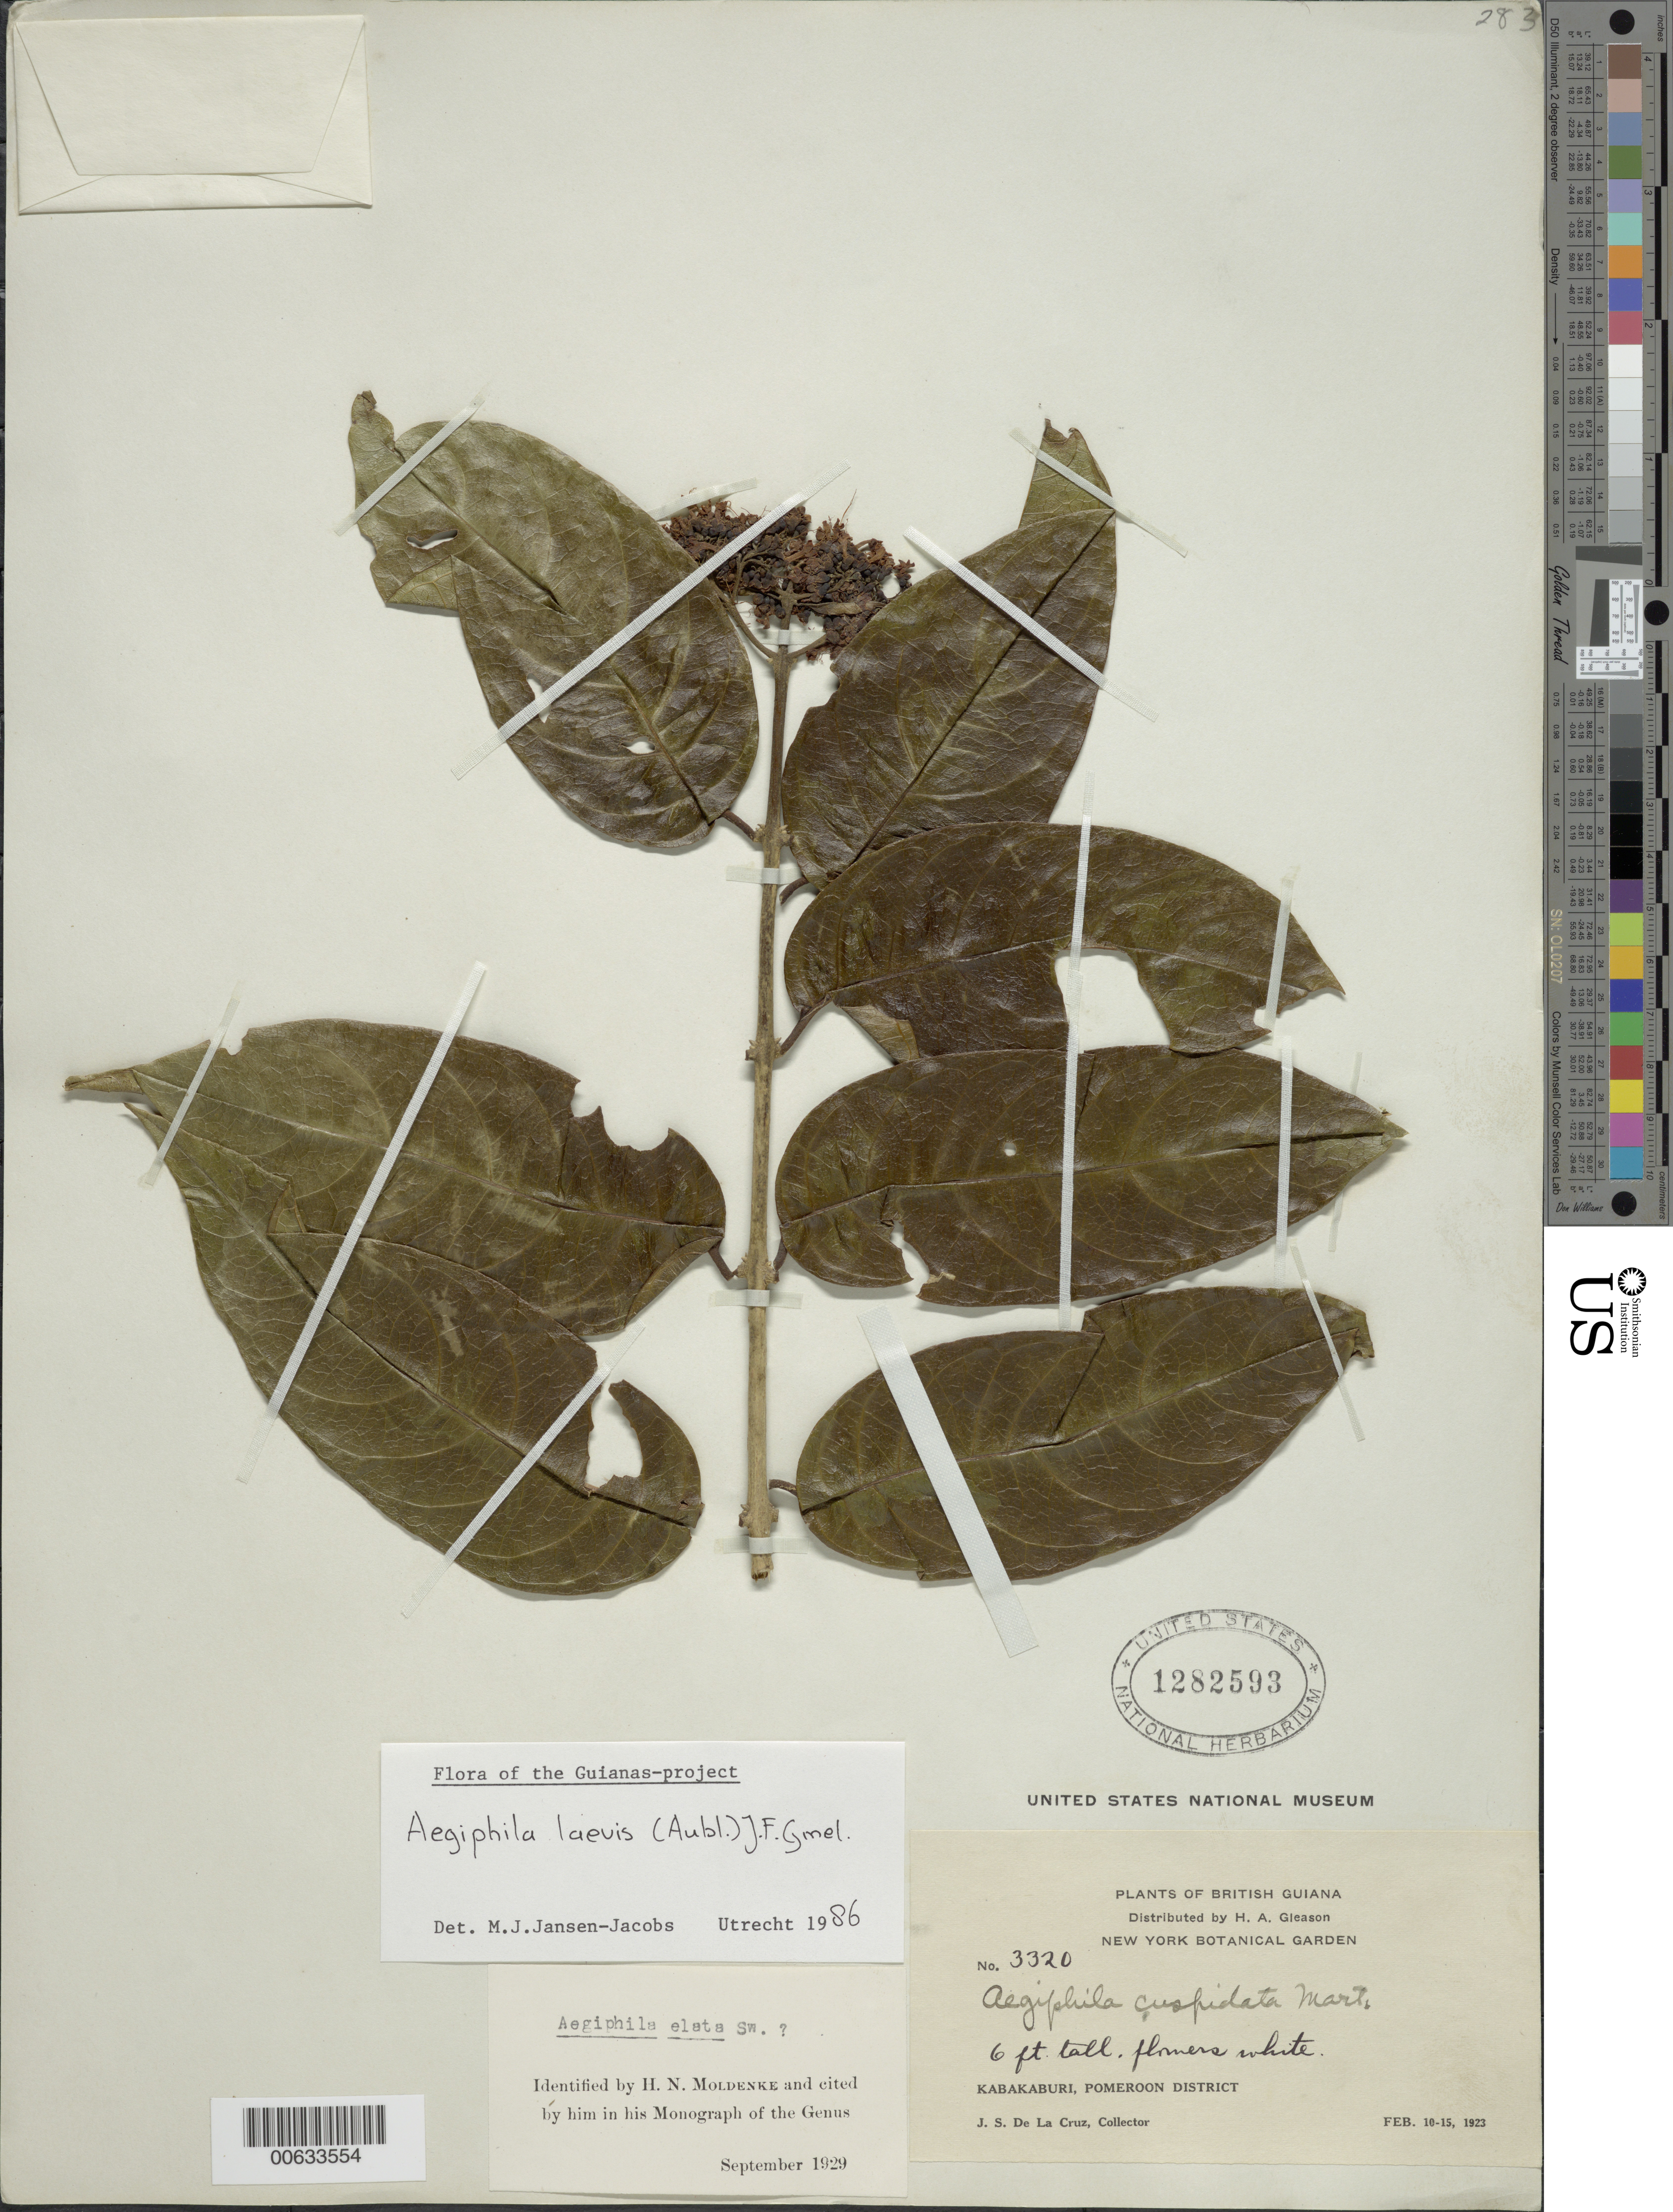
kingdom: Plantae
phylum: Tracheophyta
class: Magnoliopsida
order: Lamiales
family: Lamiaceae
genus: Aegiphila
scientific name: Aegiphila laevis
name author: (Aubl.) J.F. Gmel.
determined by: Jansen-Jacobs, M. J., (U), Nationaal Herbarium Nederland, Utrecht University branch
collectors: J. S. de la Cruz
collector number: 3320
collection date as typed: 10-Feb-23 to 15-Feb-23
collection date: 1923-02-10/1923-02-15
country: Guyana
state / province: Pomeroon-Supenaam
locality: Kabakaburi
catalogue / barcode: US 1282593